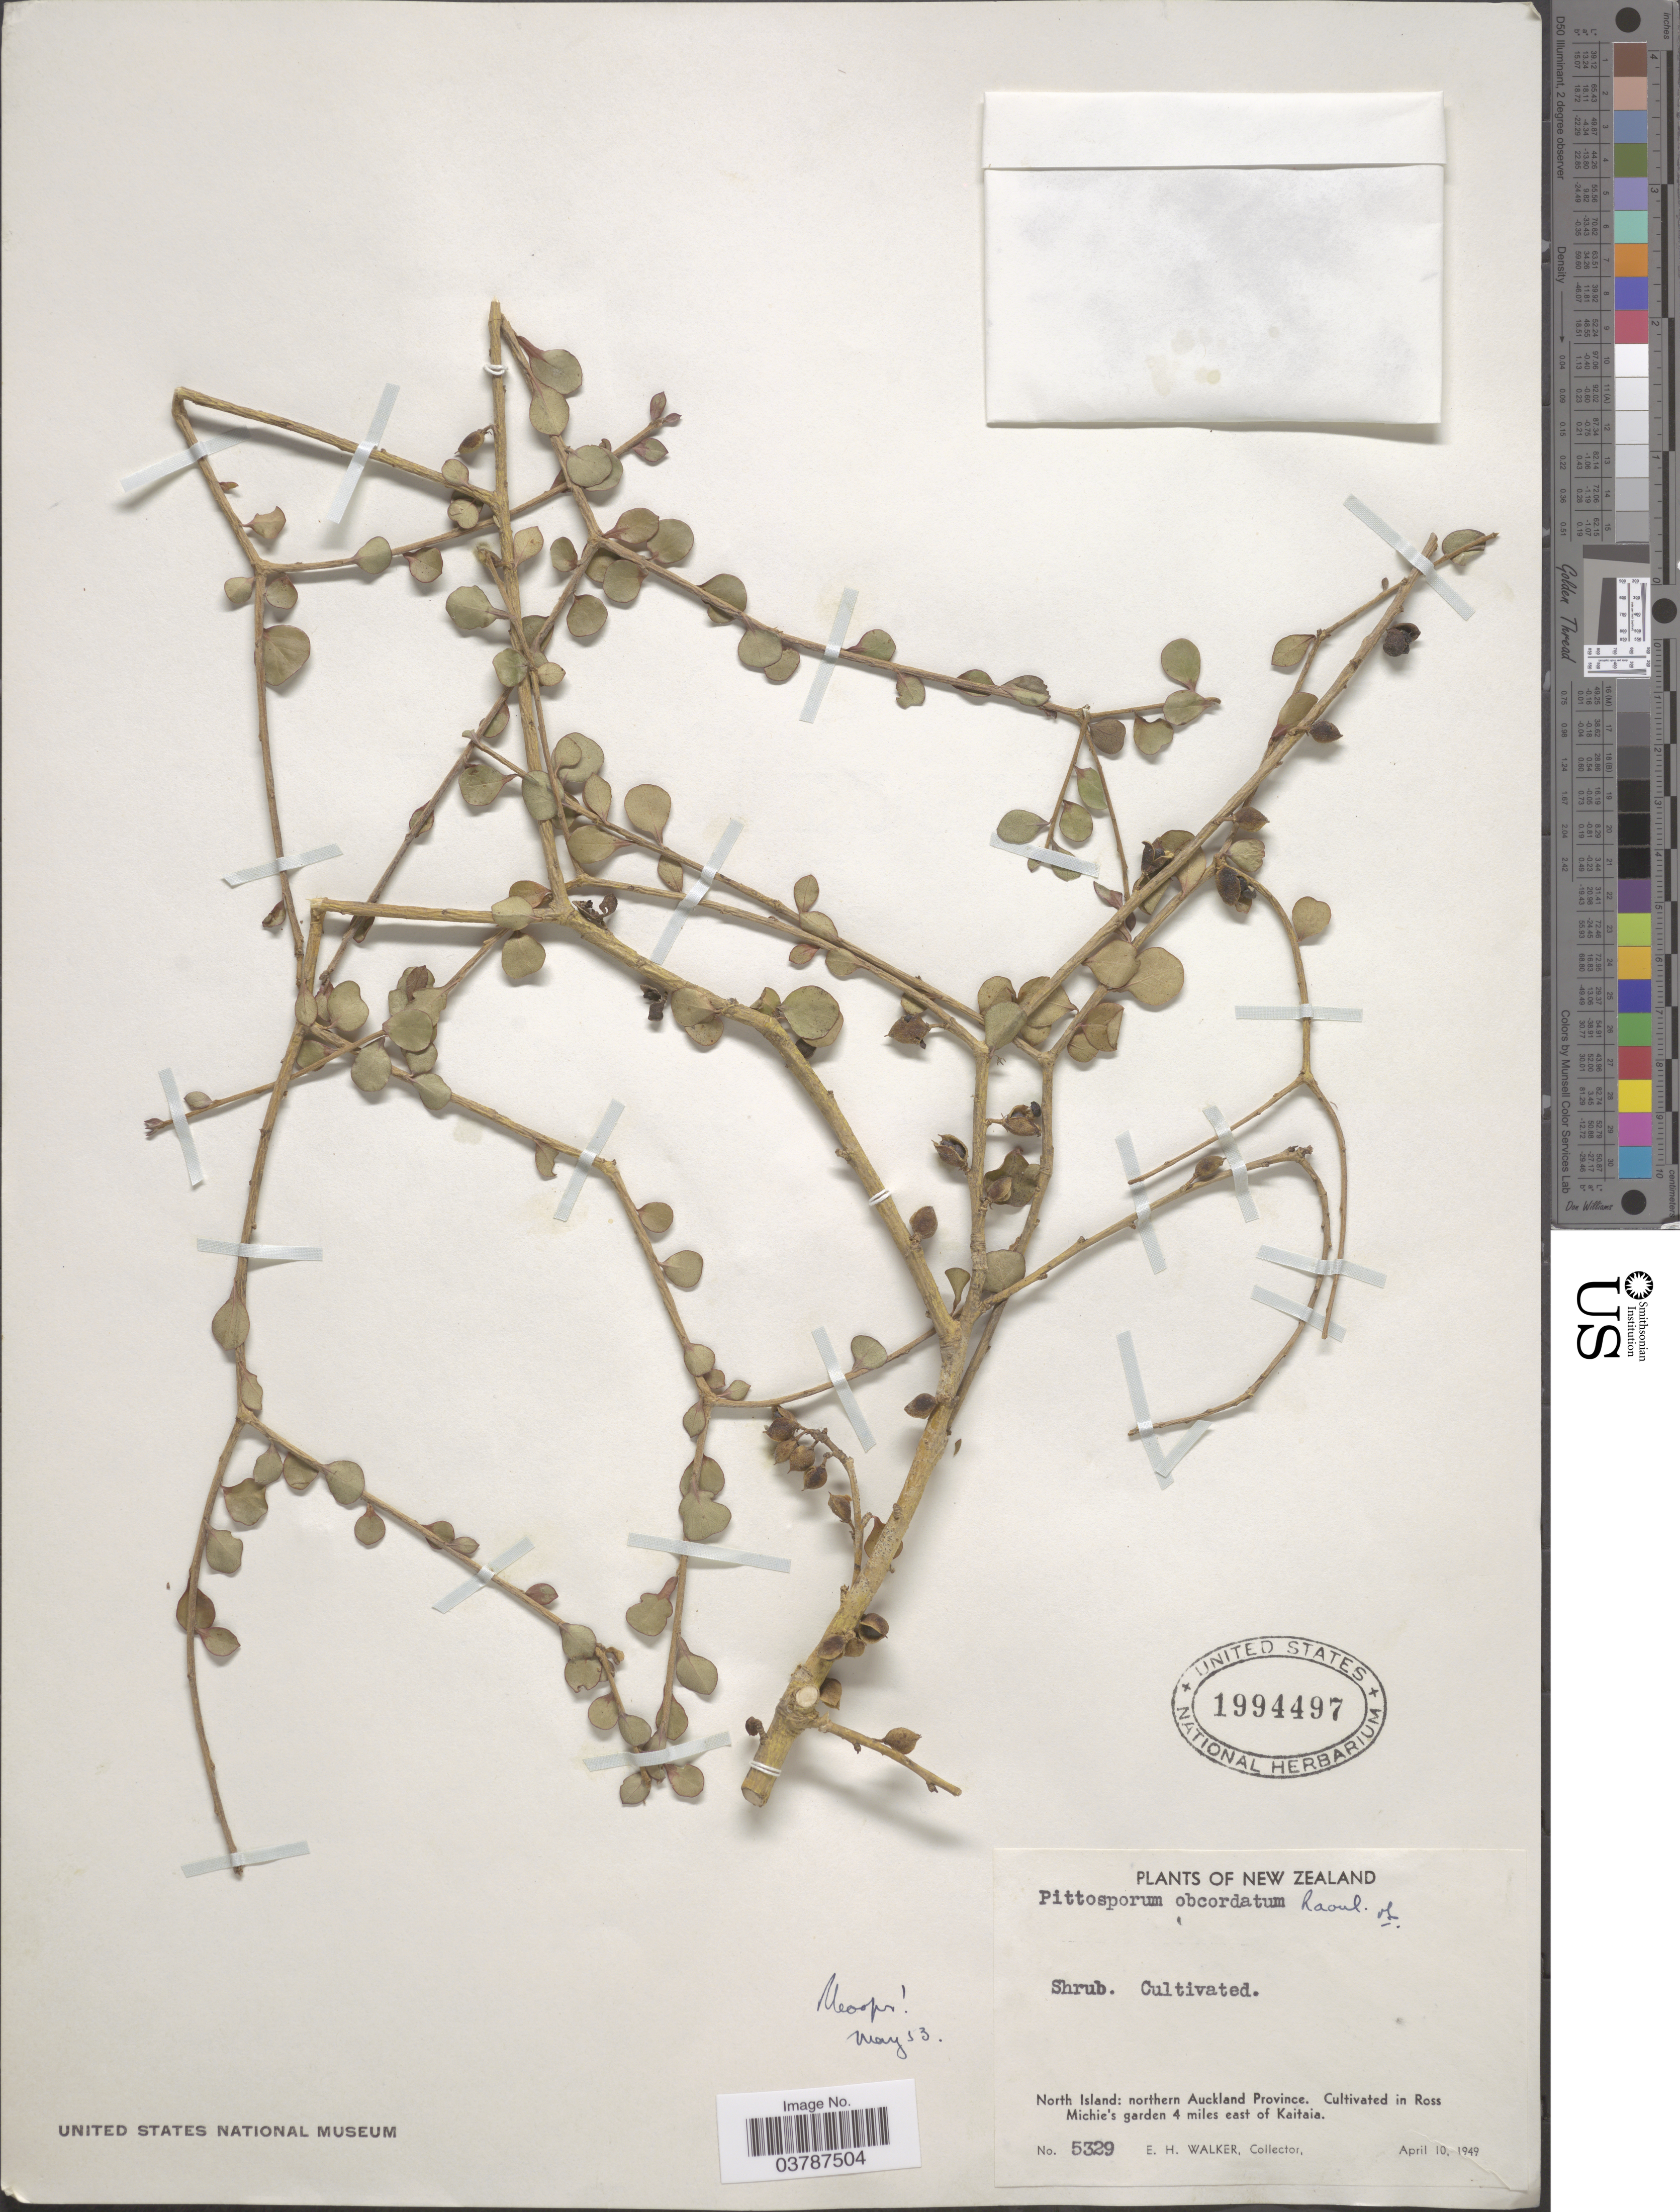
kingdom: Plantae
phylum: Tracheophyta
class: Magnoliopsida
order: Apiales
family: Pittosporaceae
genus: Pittosporum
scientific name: Pittosporum obcordatum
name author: Raoul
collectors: E. H. Walker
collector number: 5329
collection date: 1949-04-10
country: New Zealand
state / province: Auckland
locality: North Island: northern Auckland Province. In Ross Michie's garden 4 miles east of Kaitaia.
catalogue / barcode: US 1994497